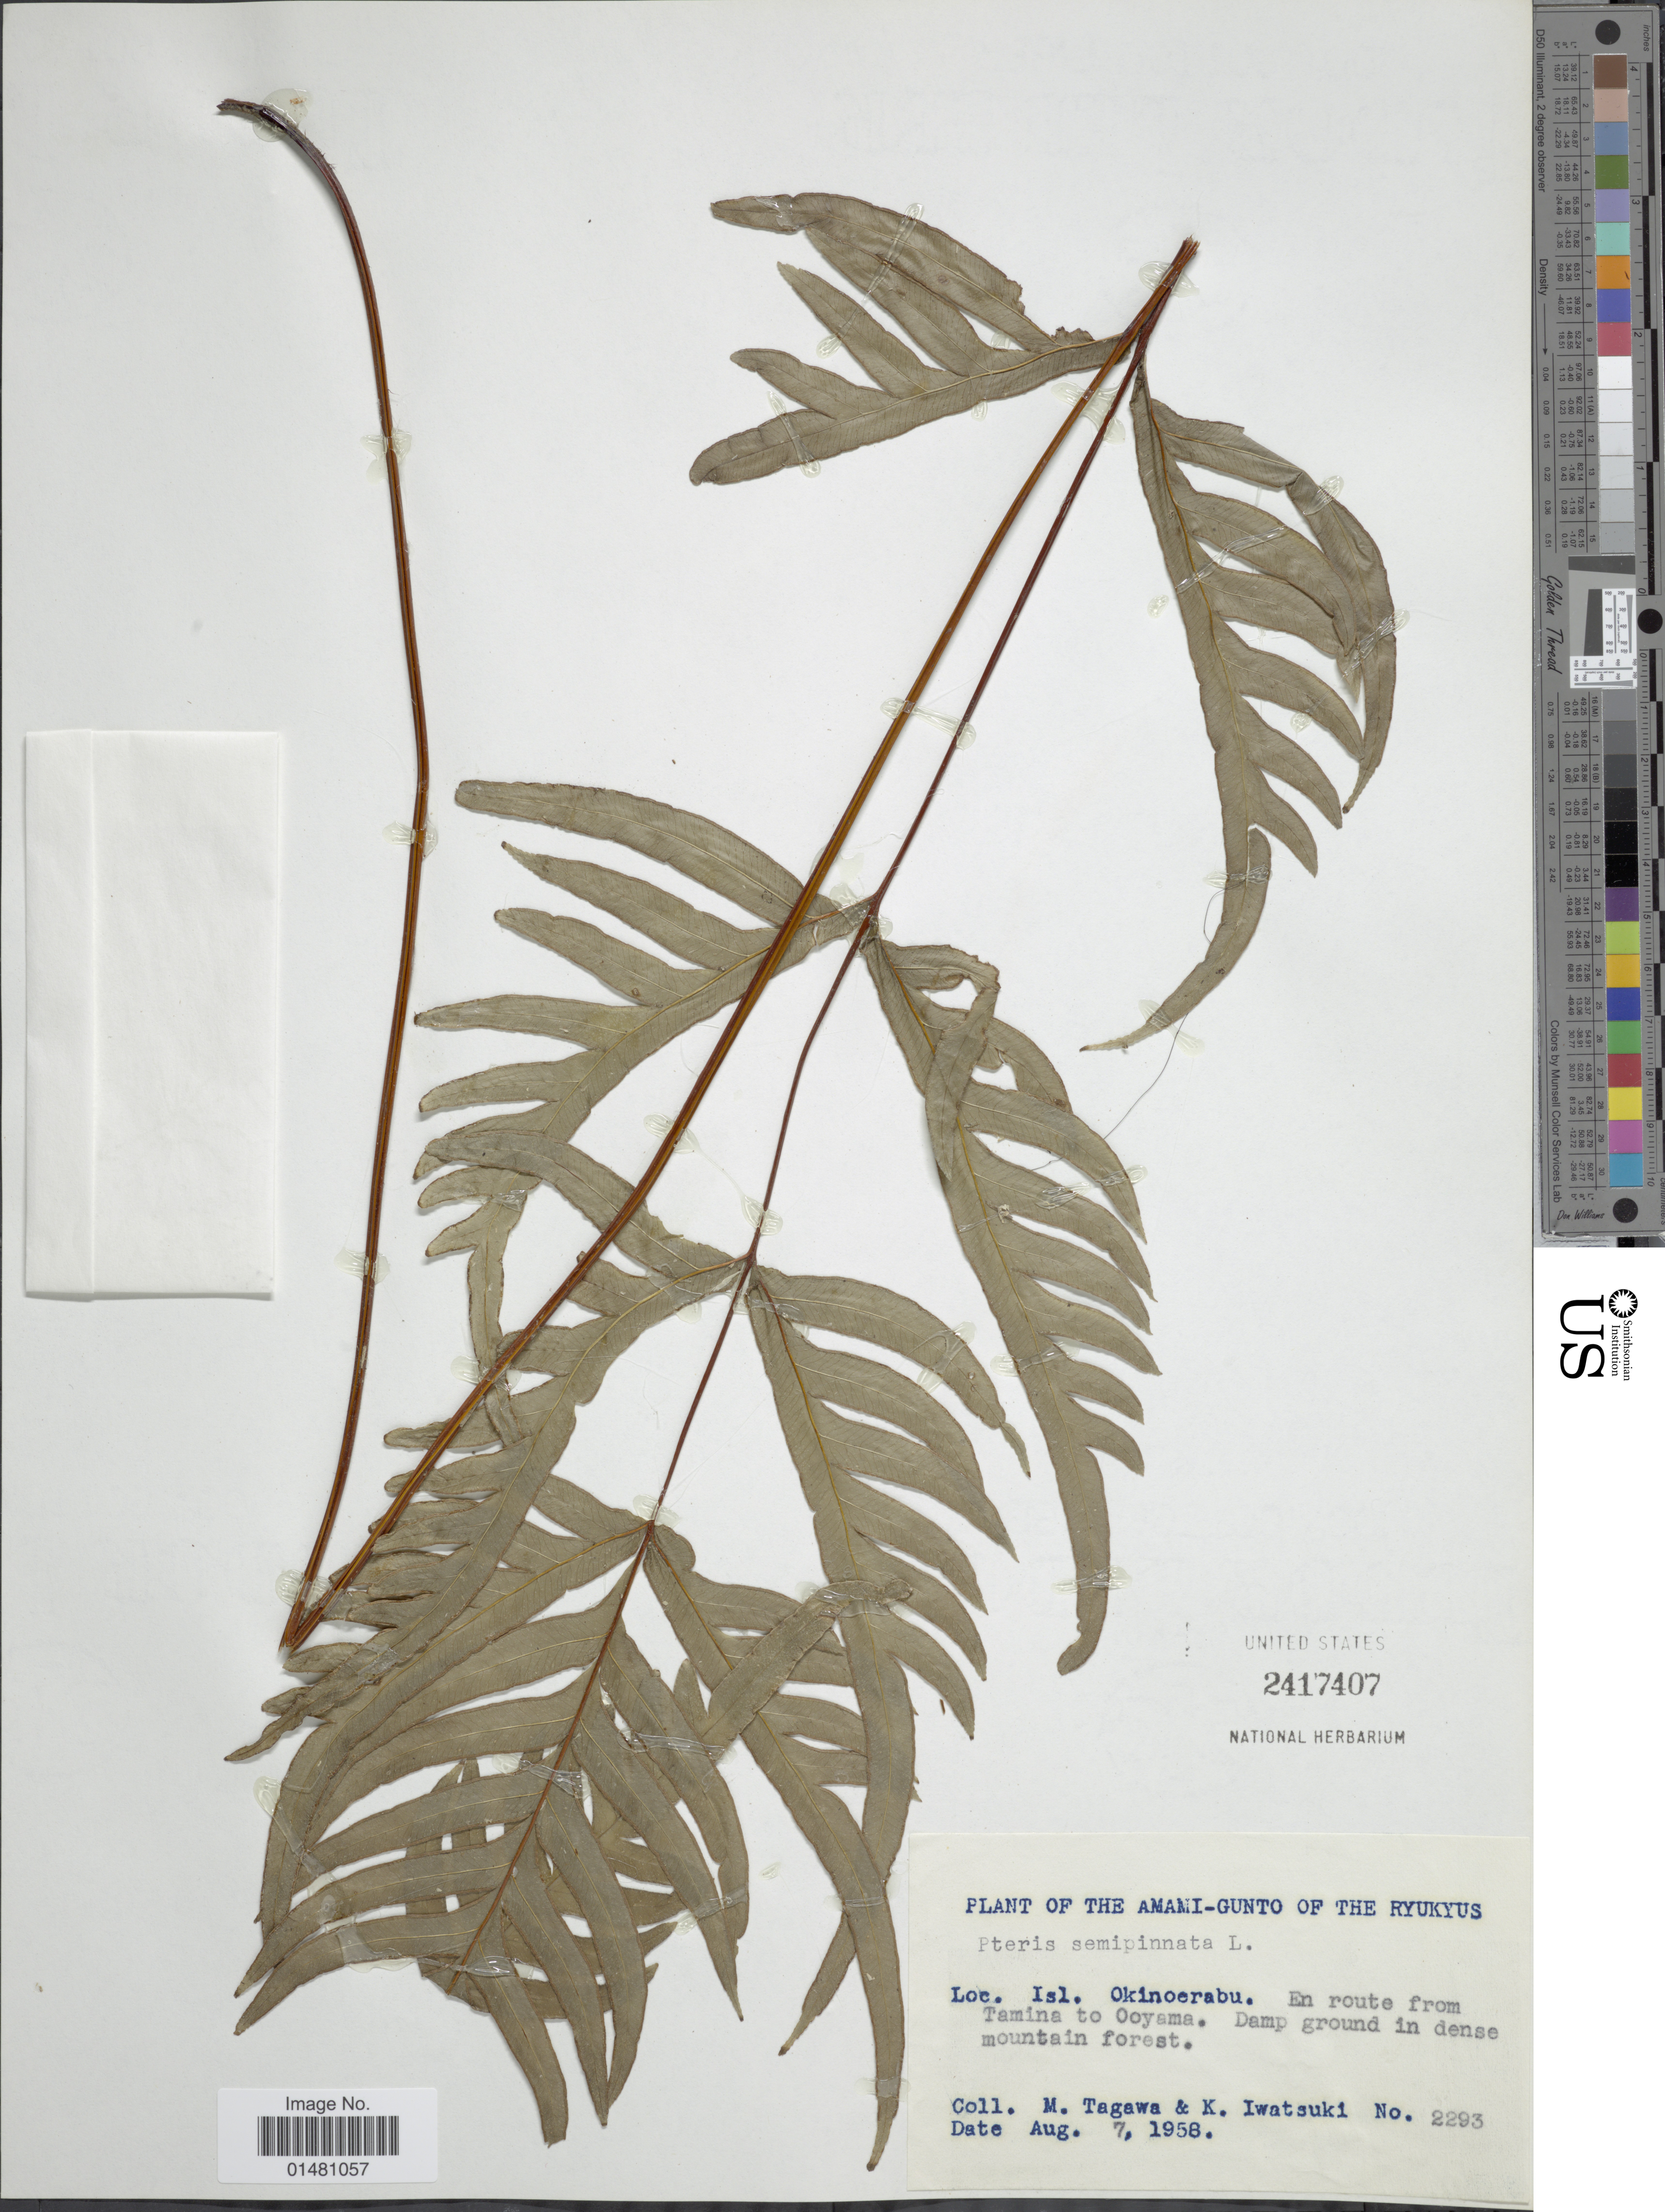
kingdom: Plantae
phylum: Tracheophyta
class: Polypodiopsida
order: Polypodiales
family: Pteridaceae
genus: Pteris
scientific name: Pteris semipinnata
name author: L.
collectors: M. Tagawa & K. Iwatsuki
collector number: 2293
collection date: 1958-08-07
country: Japan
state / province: Okinawa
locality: The Amami-Gunto of the Ryukyus, Isl Okinoerabu. En route from Tamina to Ooyama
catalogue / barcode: US 2417407